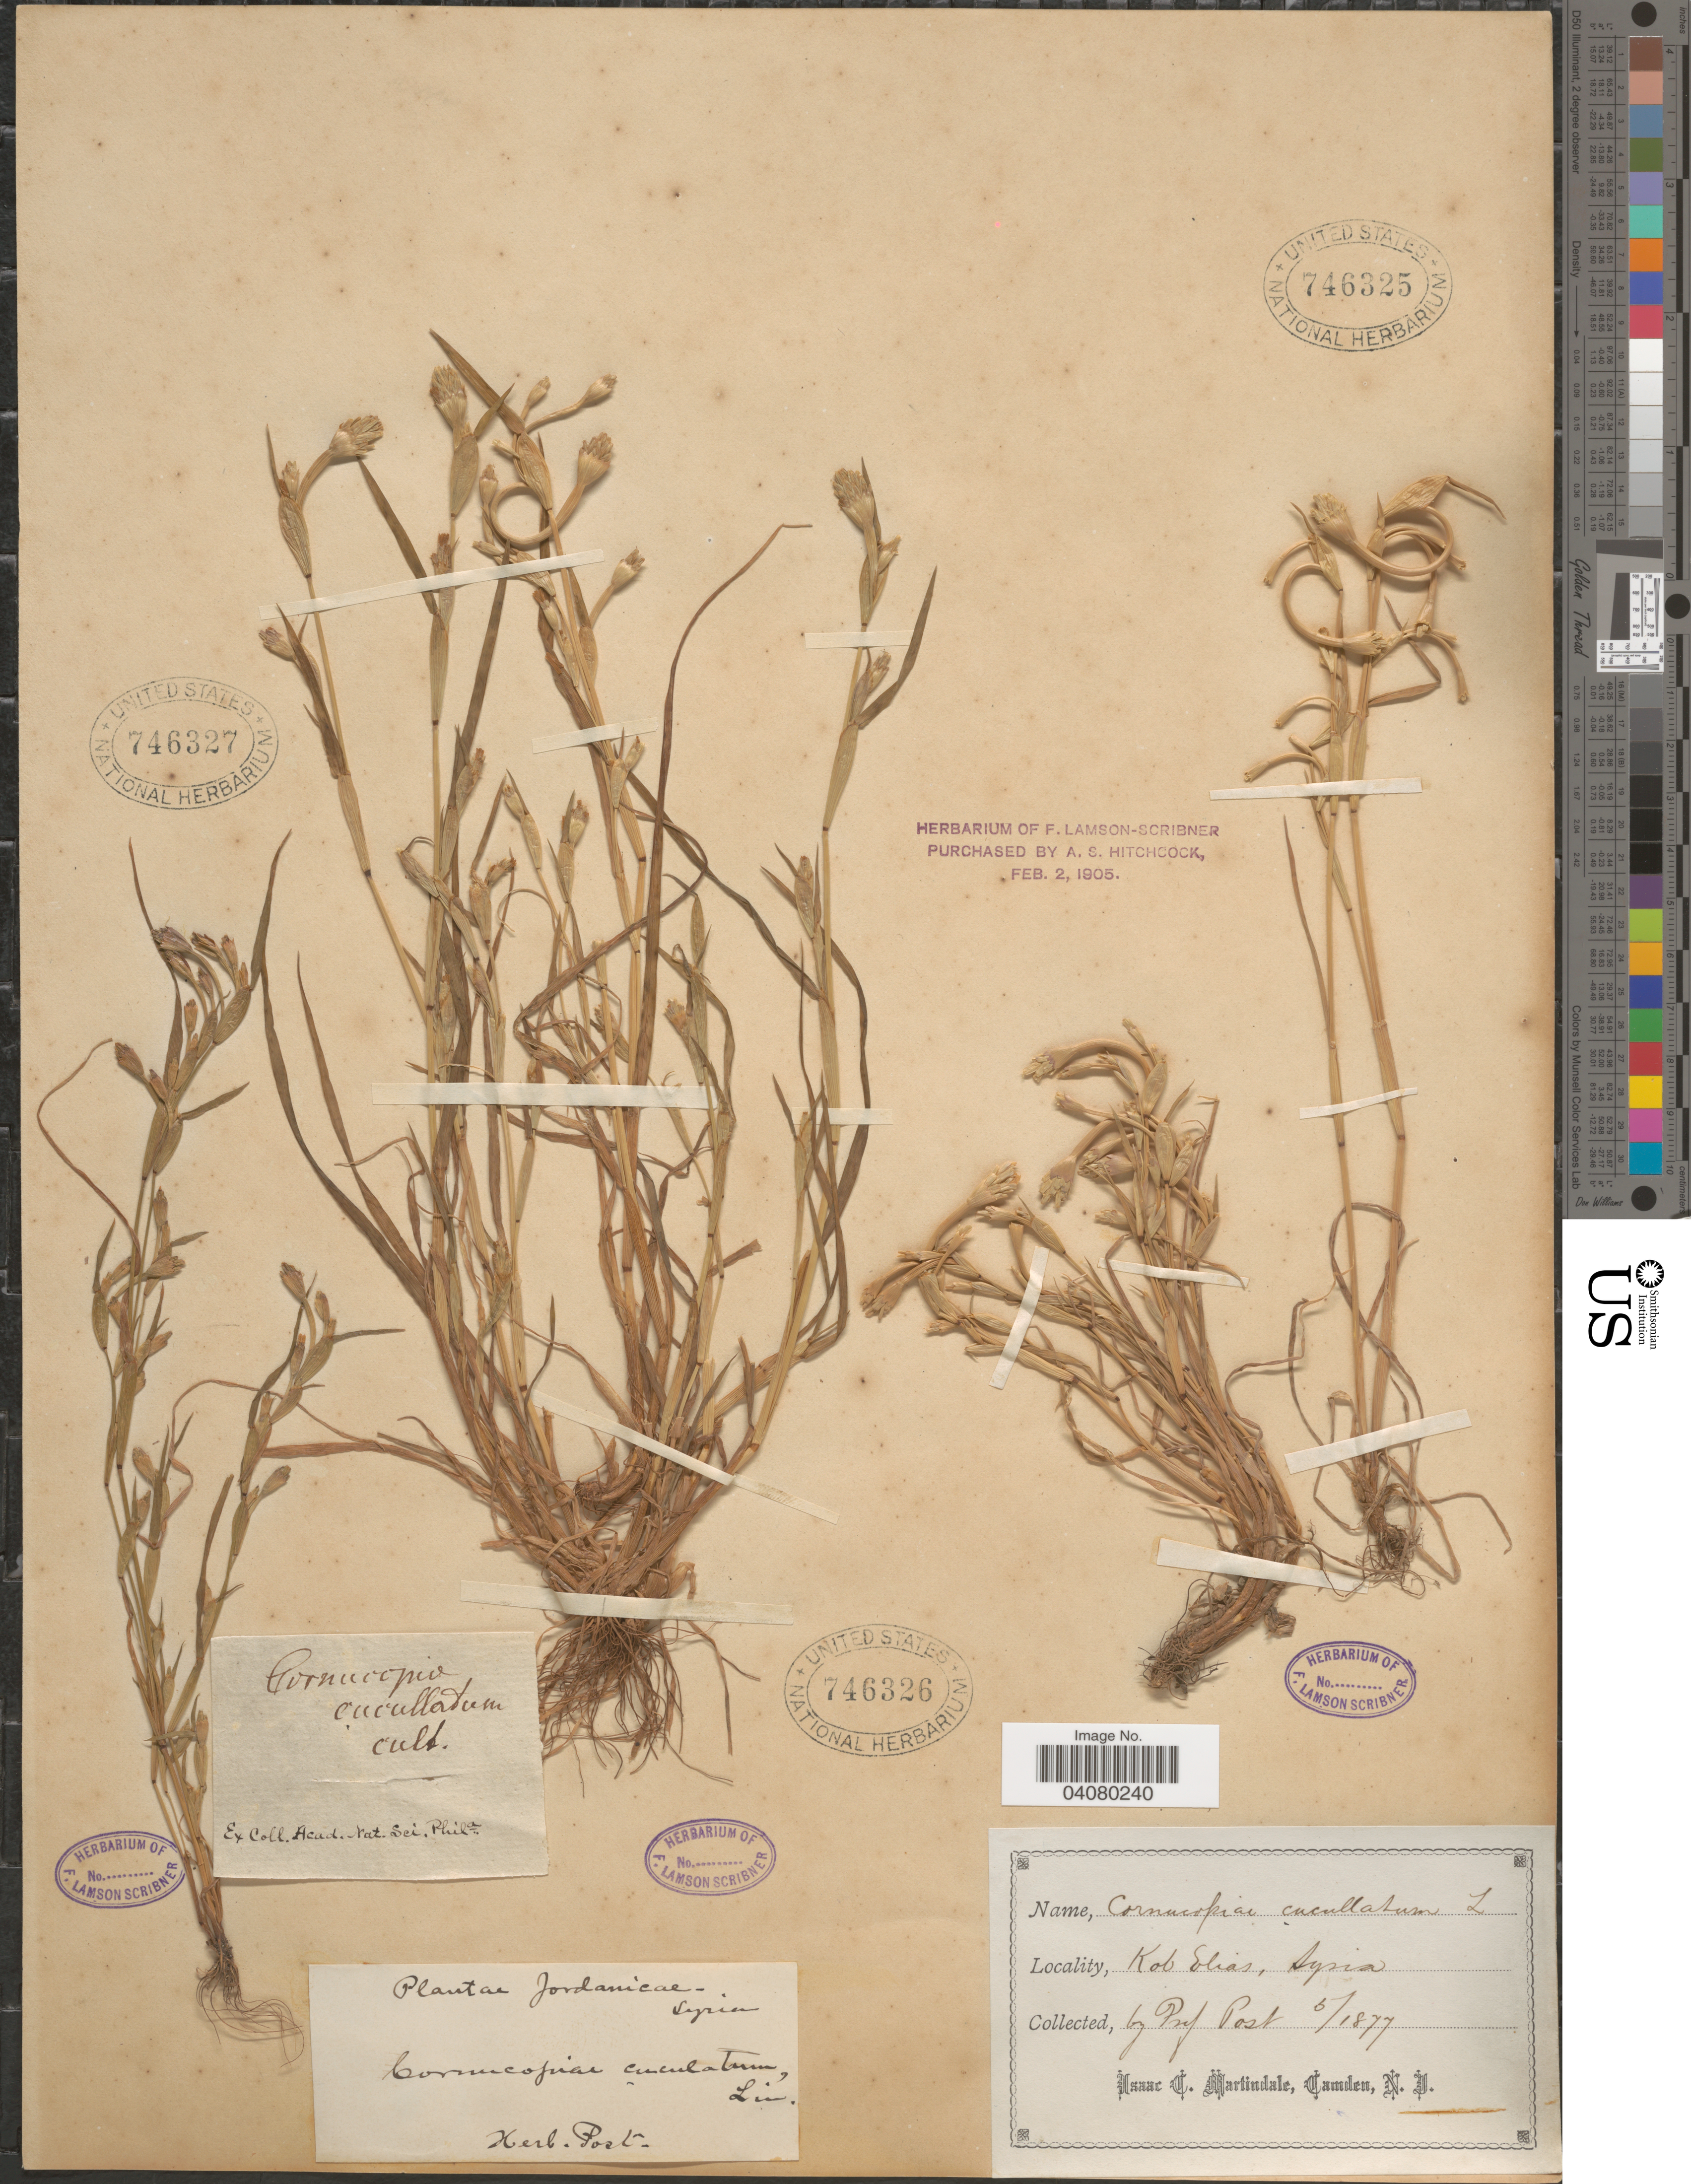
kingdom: Plantae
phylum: Tracheophyta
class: Liliopsida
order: Poales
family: Poaceae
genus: Cornucopiae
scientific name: Cornucopiae cucullatum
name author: L.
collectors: Post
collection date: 1877-05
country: Syria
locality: Kob Elias.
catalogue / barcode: US 746325